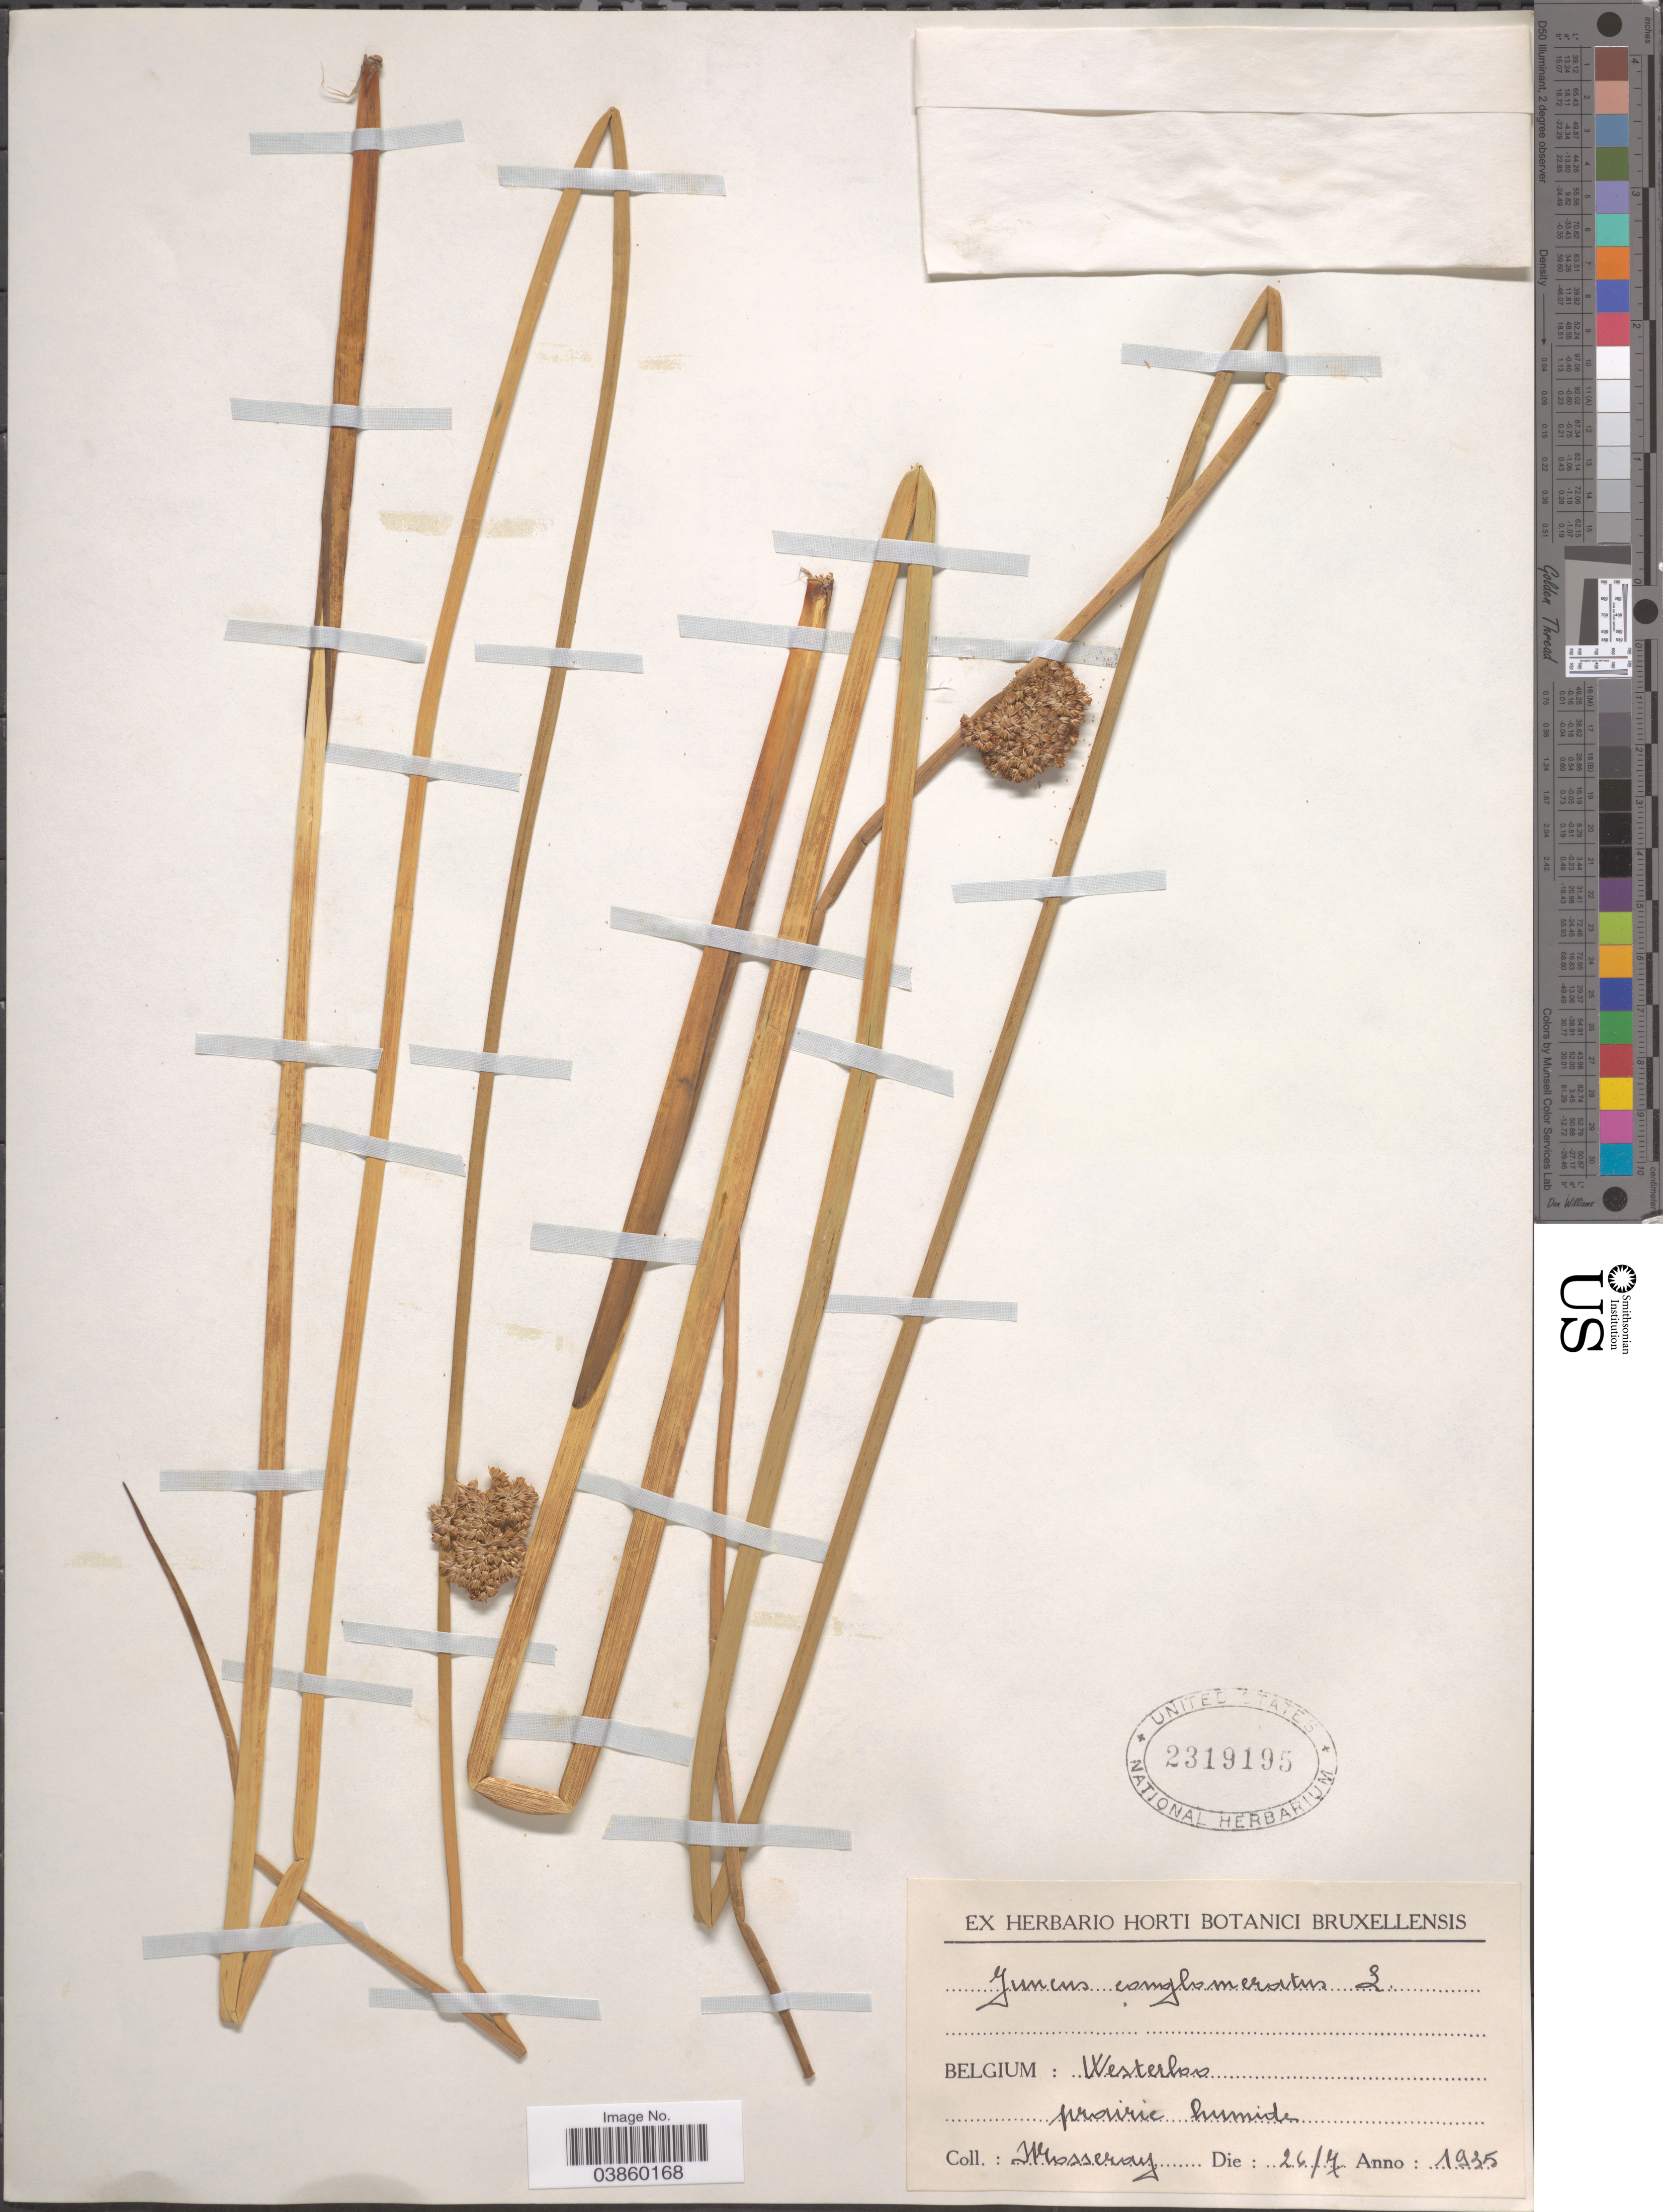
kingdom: Plantae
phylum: Tracheophyta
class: Liliopsida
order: Poales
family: Juncaceae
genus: Juncus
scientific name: Juncus conglomeratus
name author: L.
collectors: Mosseray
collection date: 1935-07-26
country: Belgium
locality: Westerloo. Prairie humide.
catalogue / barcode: US 2319195